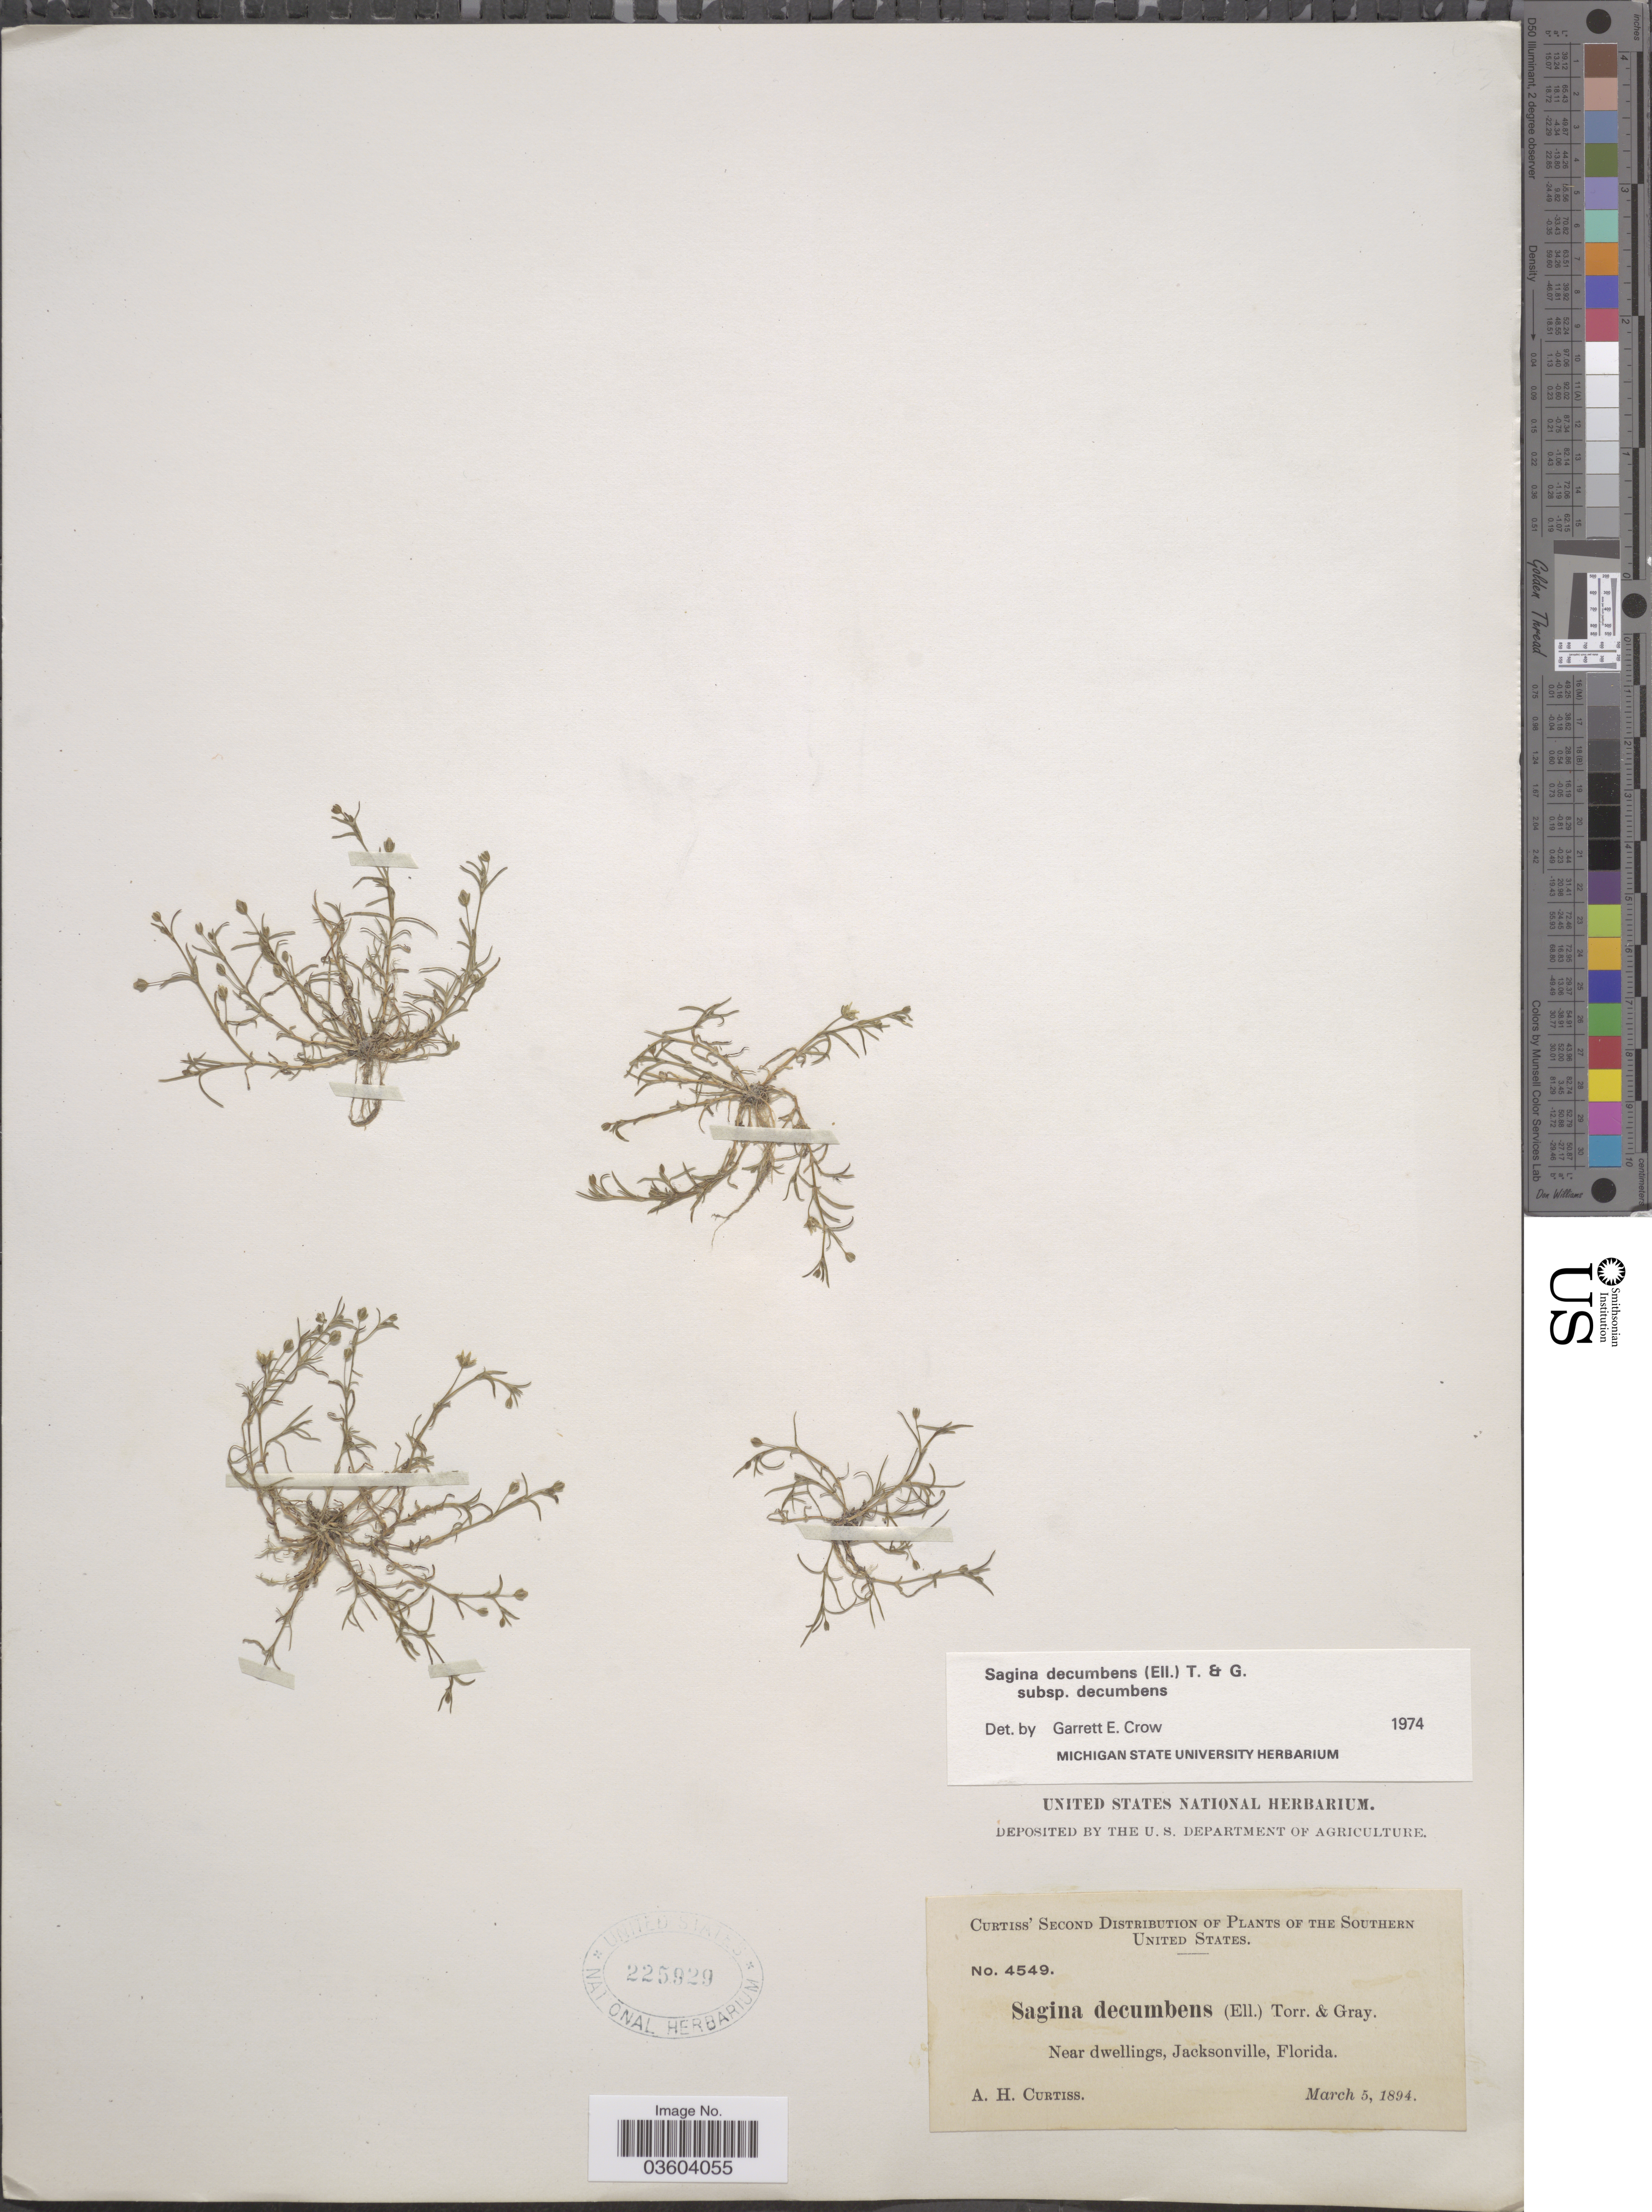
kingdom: Plantae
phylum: Tracheophyta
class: Magnoliopsida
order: Caryophyllales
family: Caryophyllaceae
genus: Sagina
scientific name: Sagina decumbens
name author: (Elliott) Torr. & A. Gray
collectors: A. H. Curtiss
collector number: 4549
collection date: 1894-03-05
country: United States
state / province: Florida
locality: The Southern United States. Near dwellings, Jacksonville.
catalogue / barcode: US 225929